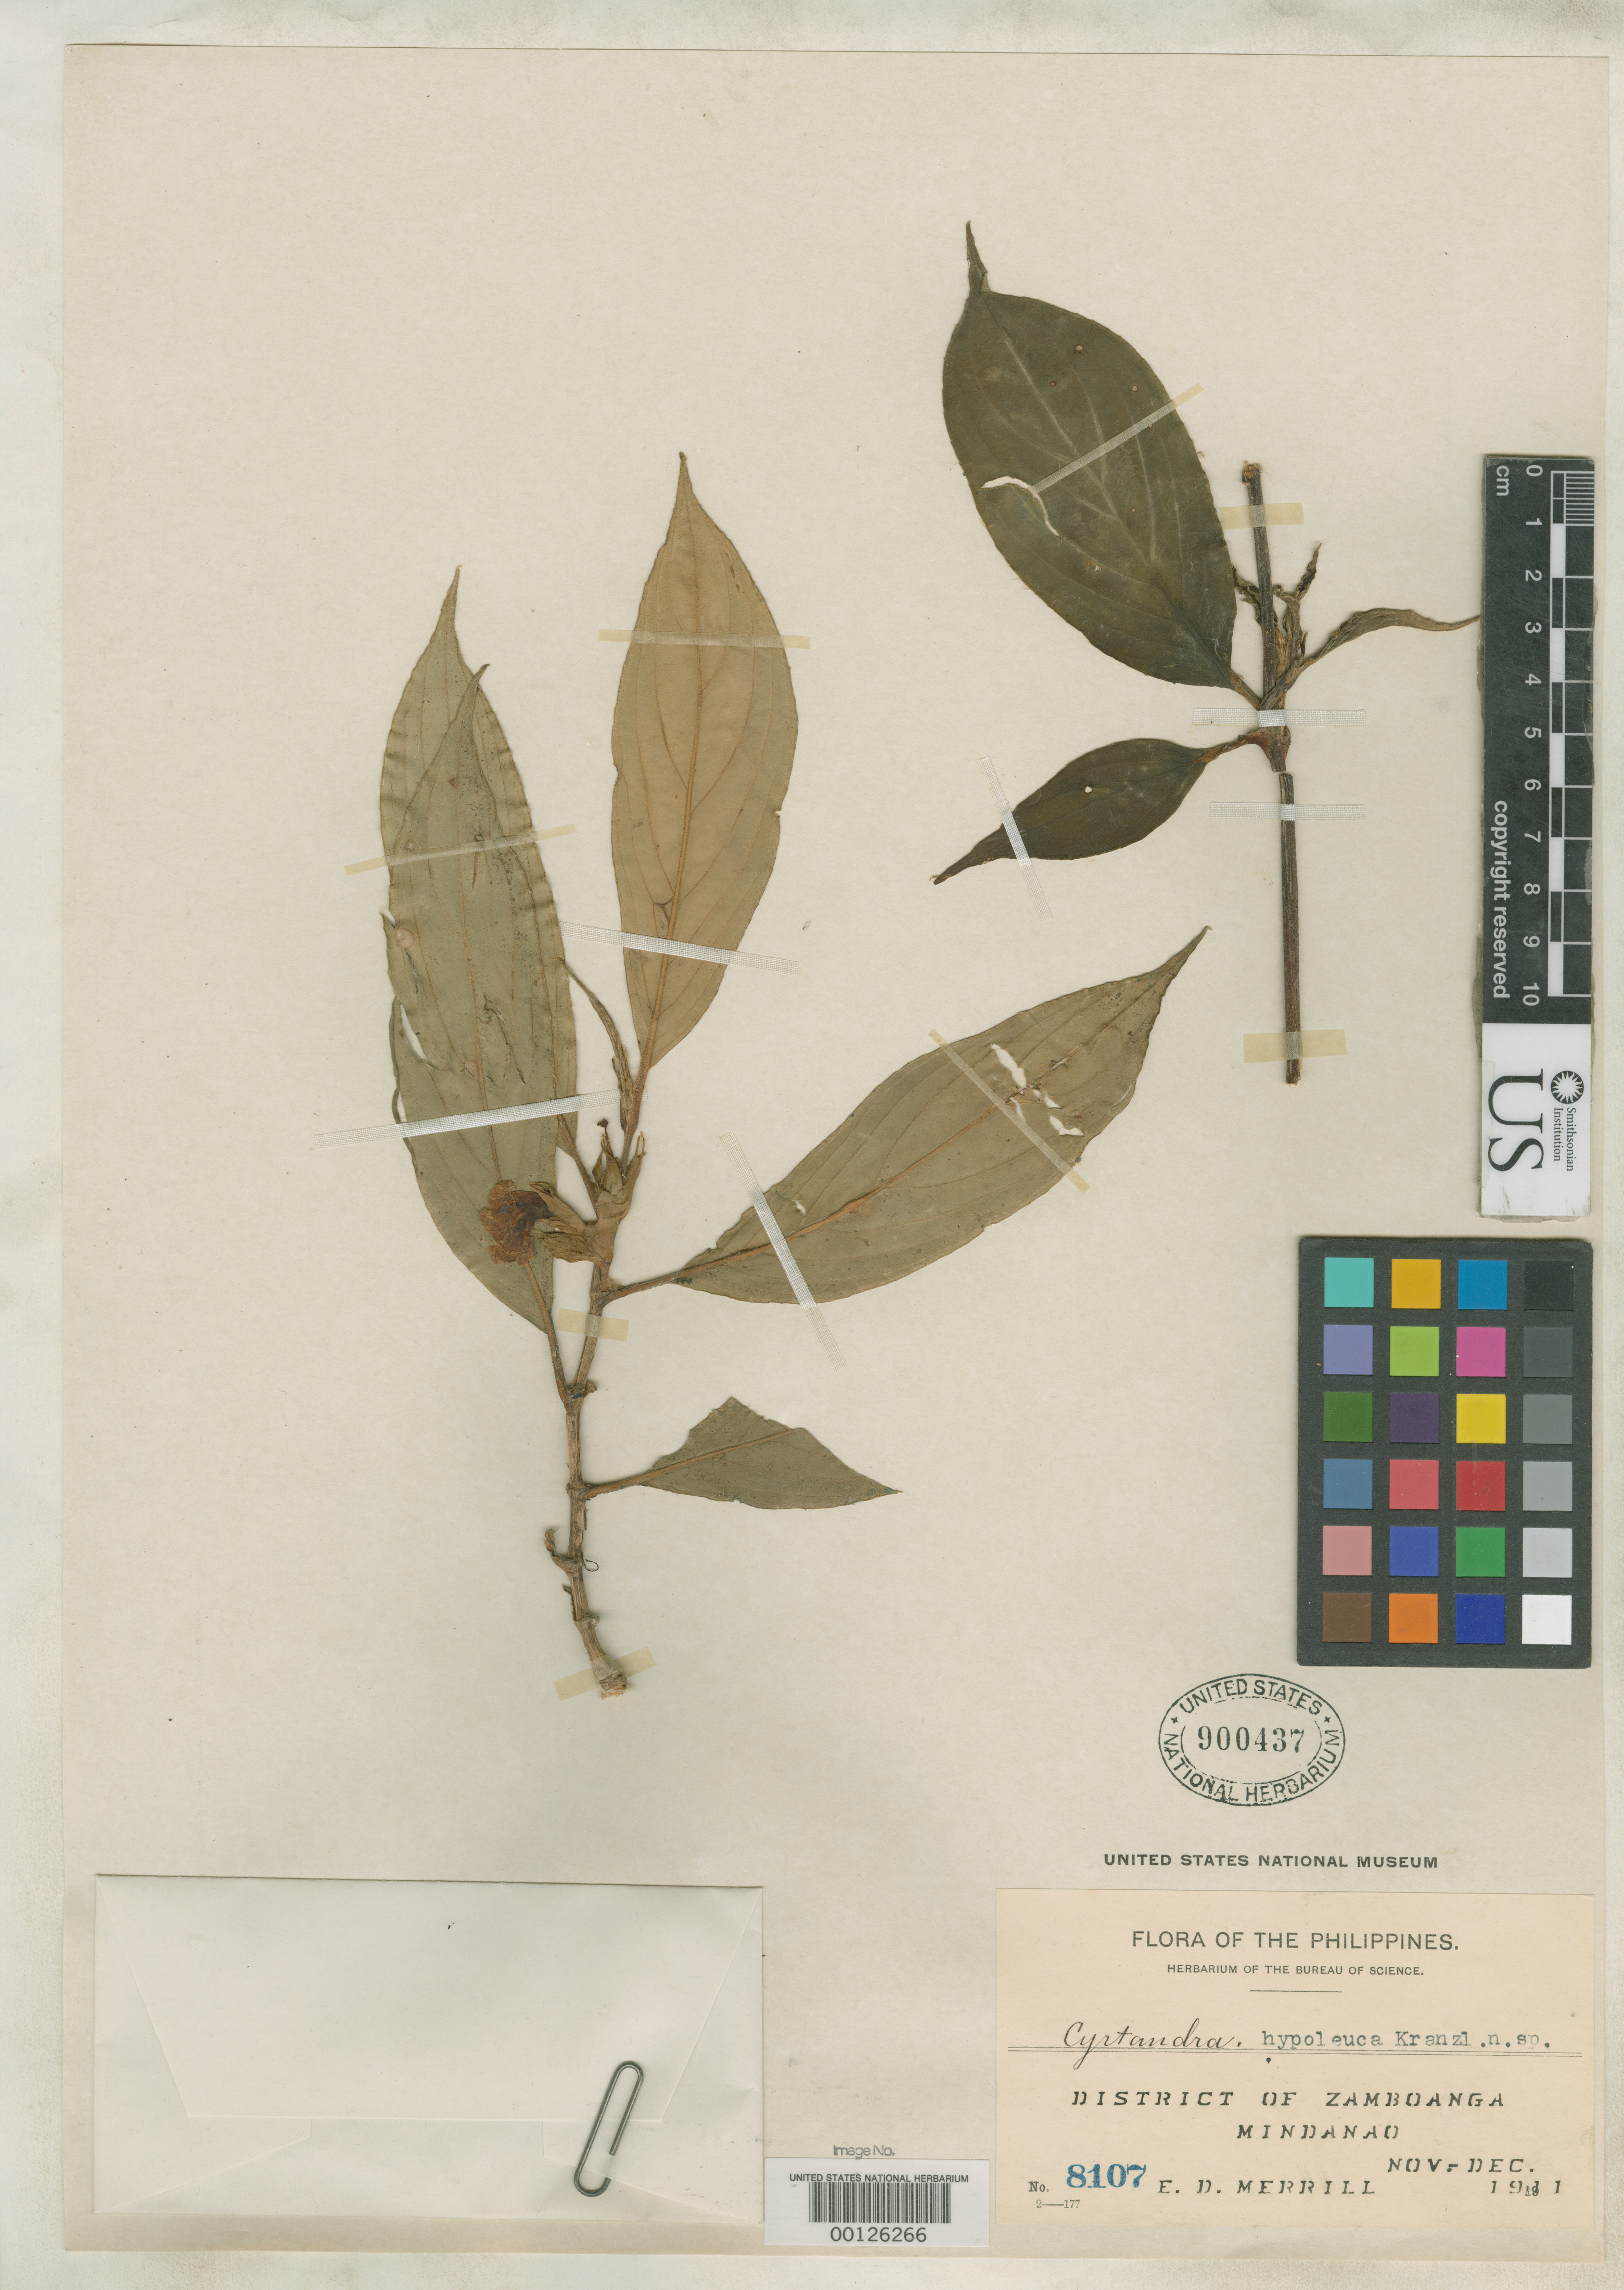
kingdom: Plantae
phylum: Tracheophyta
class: Magnoliopsida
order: Lamiales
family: Gesneriaceae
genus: Cyrtandra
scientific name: Cyrtandra hypoleuca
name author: Kraenzl.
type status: Lectotype; Type Collection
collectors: E. D. Merrill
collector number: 8107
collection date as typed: Nov 1911 to -- Dec 1911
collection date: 1911-11/1911-12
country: Philippines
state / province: Zamboanga Peninsula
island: Mindanao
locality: Sax River Mountains.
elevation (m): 1300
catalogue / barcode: US 900437